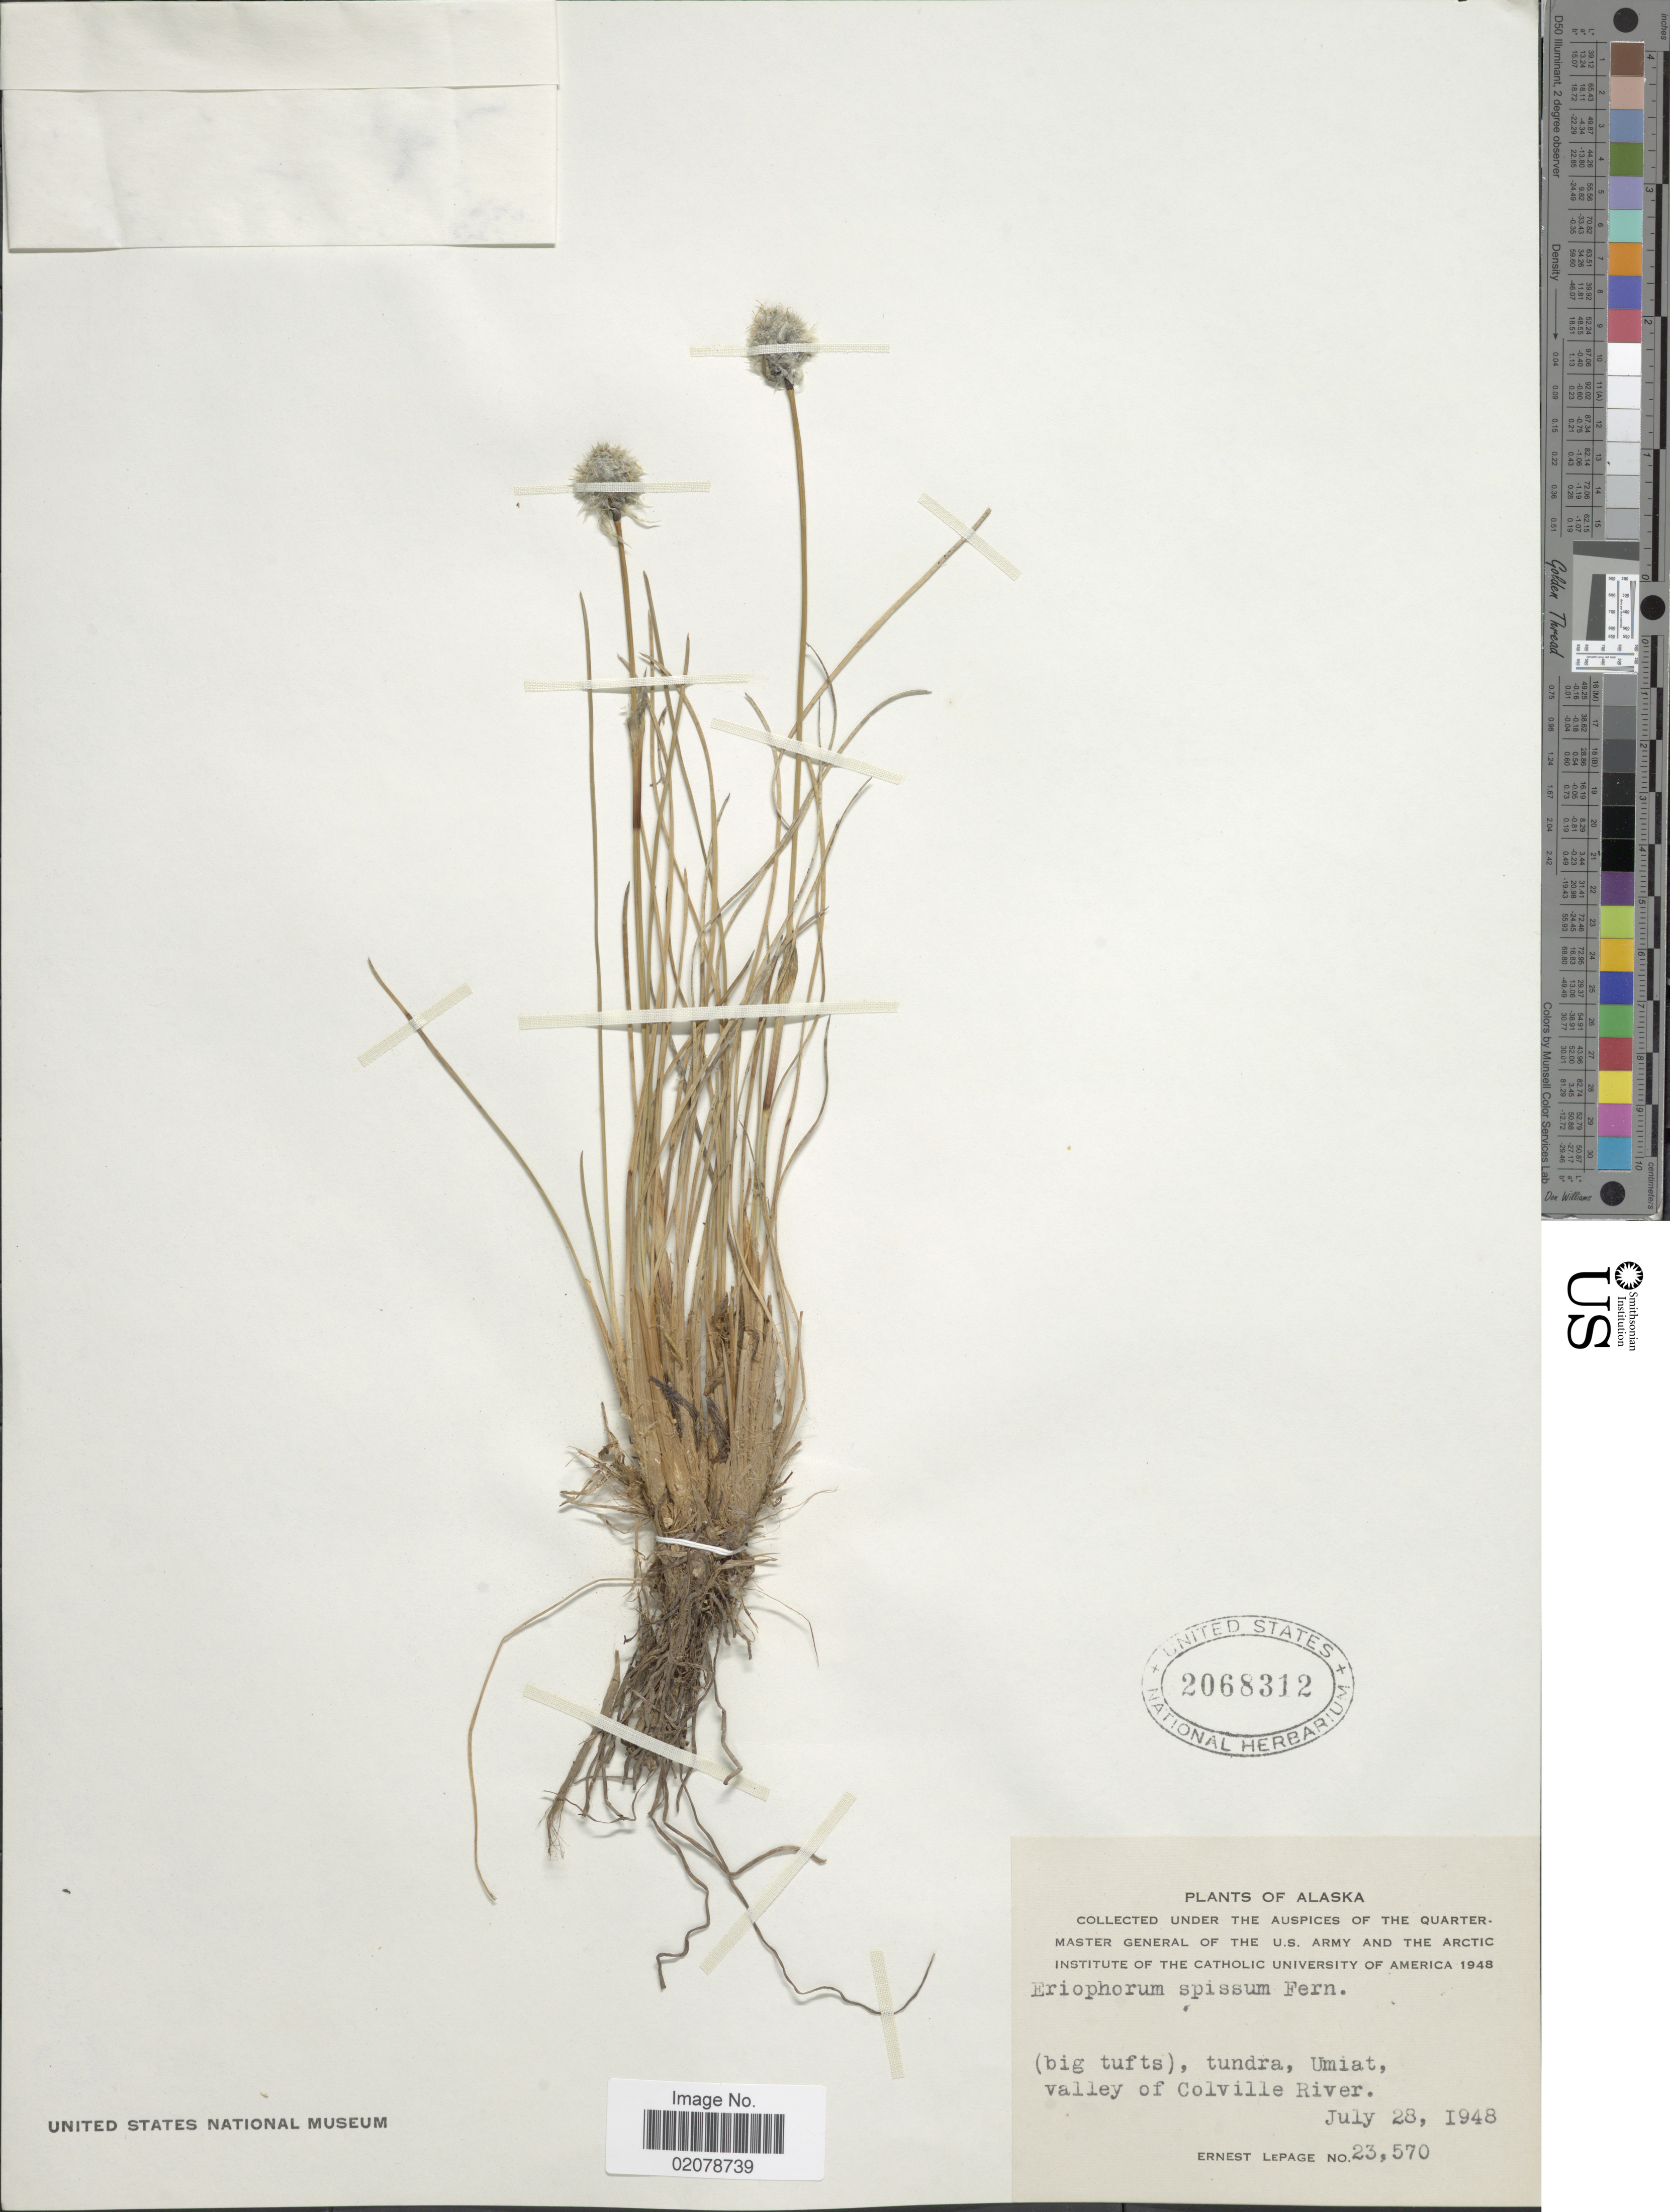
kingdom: Plantae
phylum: Tracheophyta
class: Liliopsida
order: Poales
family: Cyperaceae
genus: Eriophorum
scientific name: Eriophorum vaginatum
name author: L.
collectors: E. Lepage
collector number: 23570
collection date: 1948-07-28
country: United States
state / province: Alaska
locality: Umiat, valley of Colville River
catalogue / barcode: US 2068312